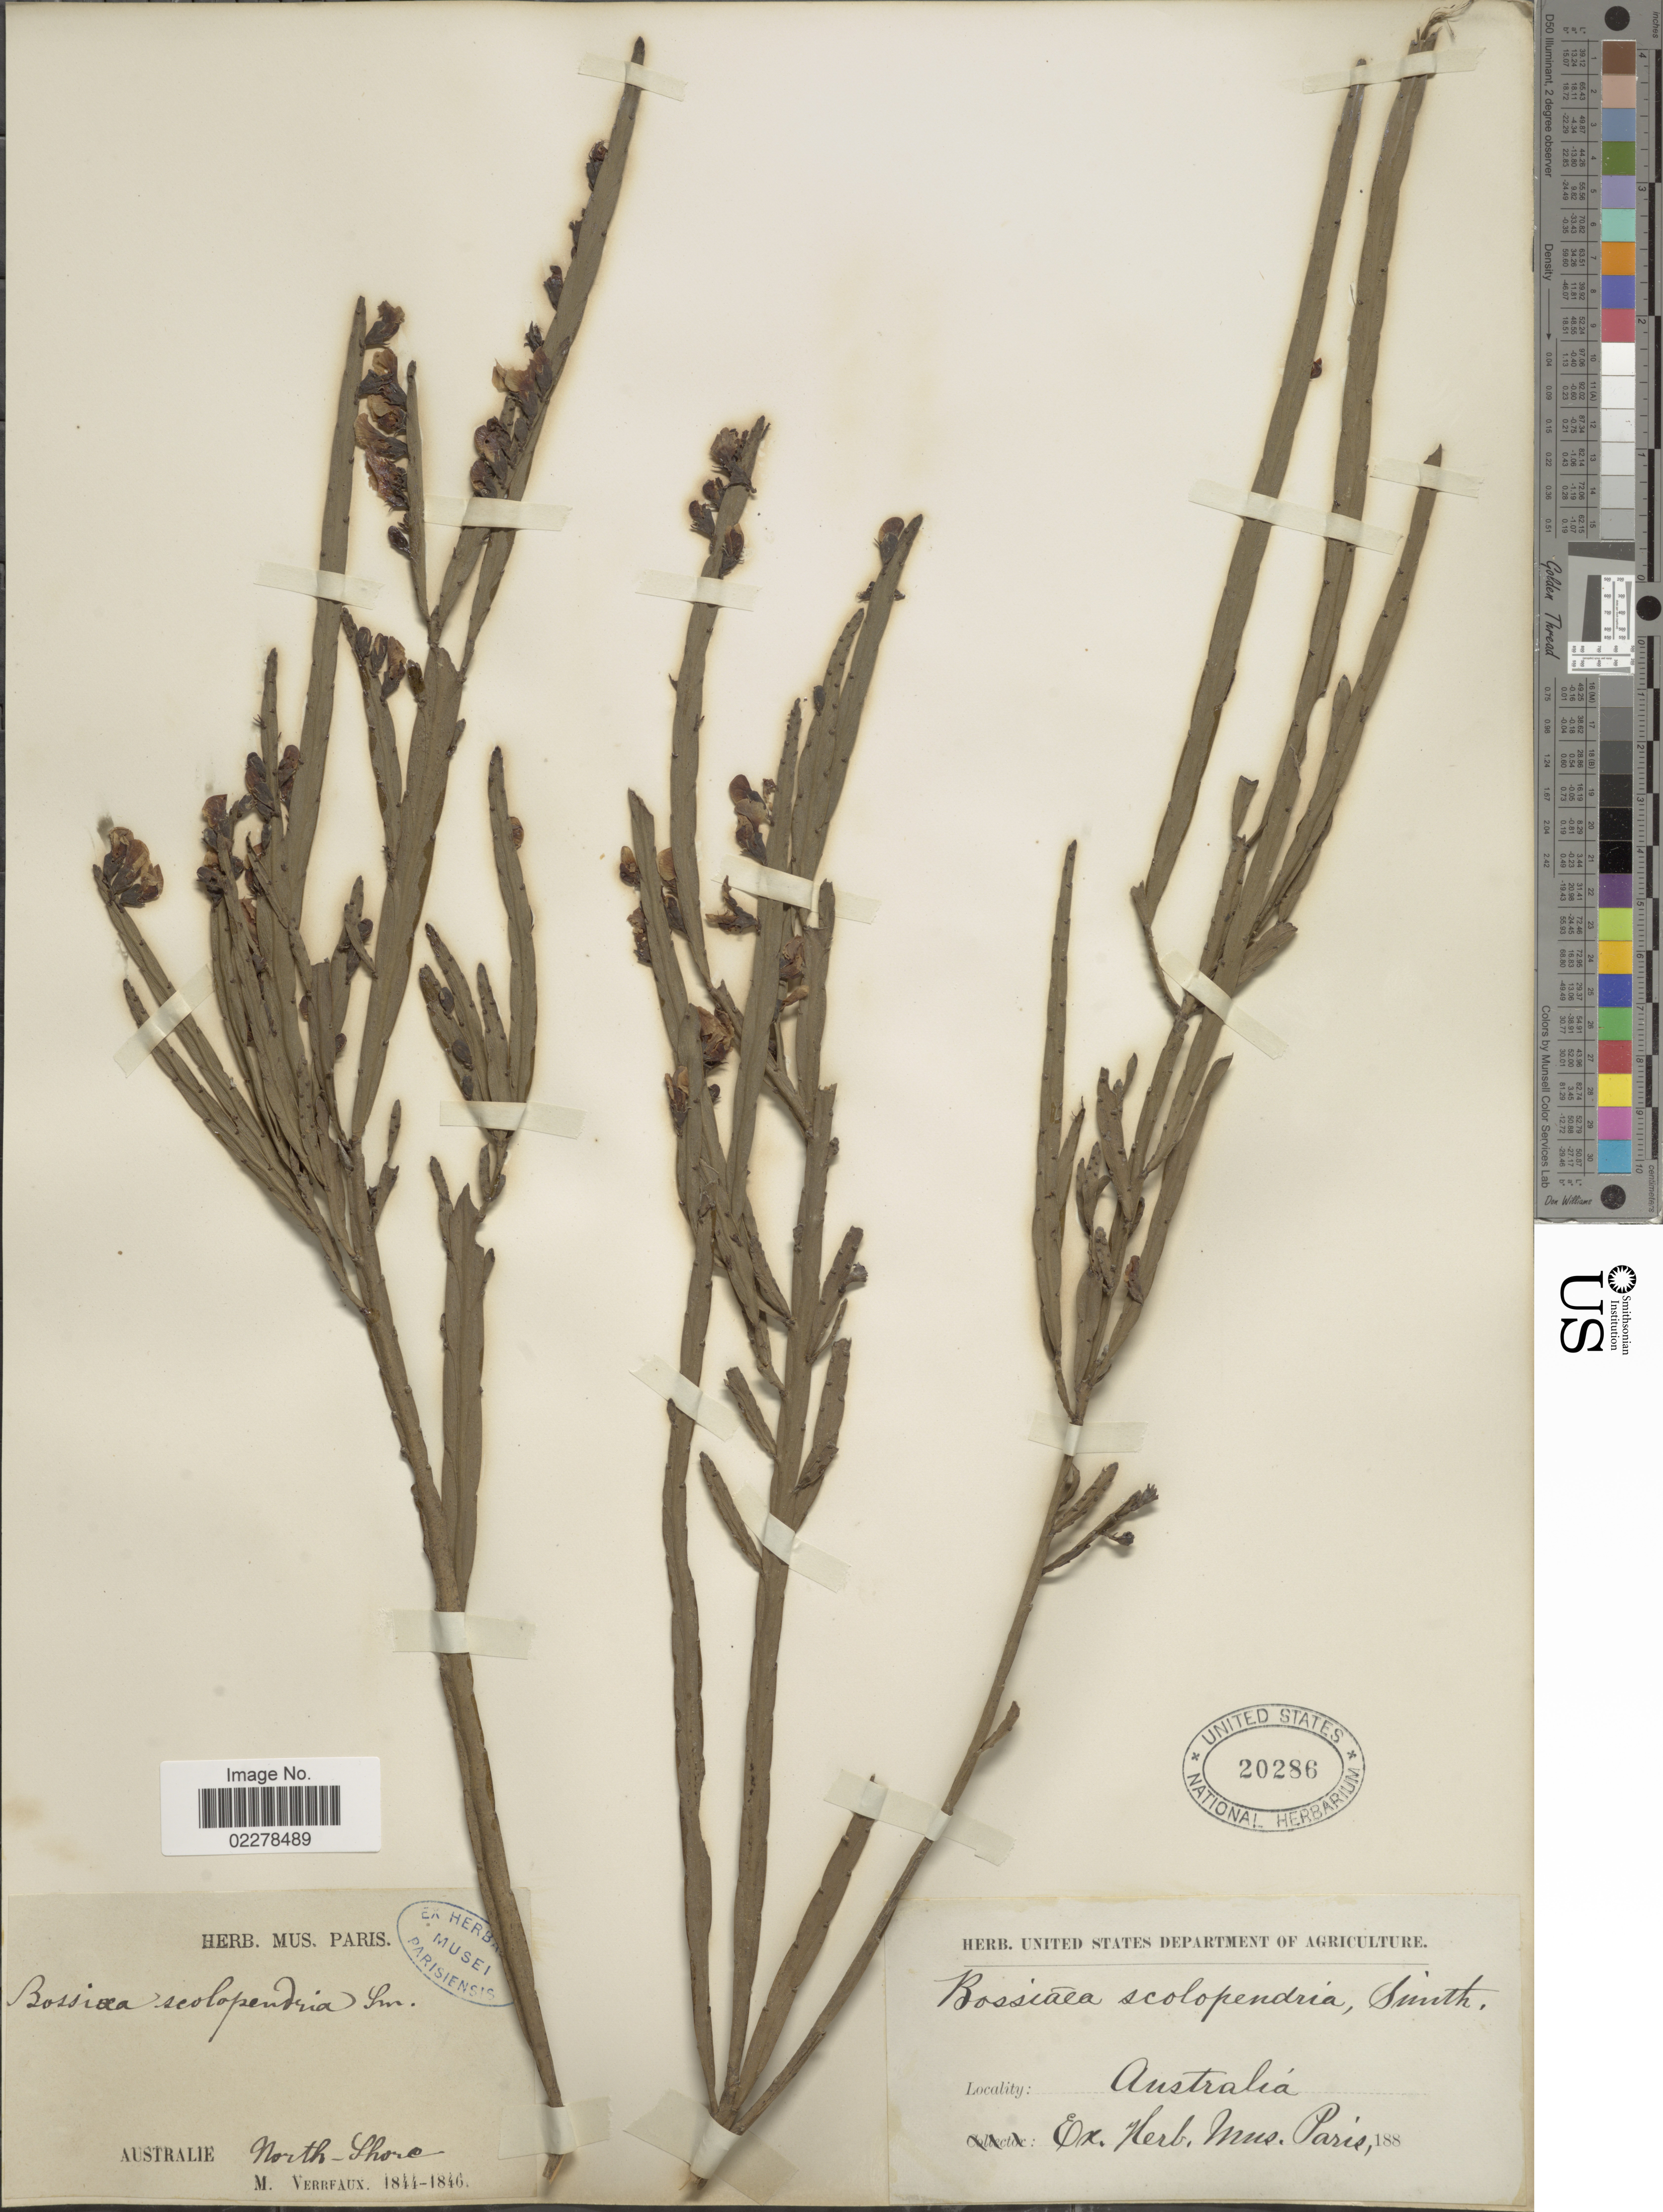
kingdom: Plantae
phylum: Tracheophyta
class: Magnoliopsida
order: Fabales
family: Fabaceae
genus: Bossiaea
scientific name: Bossiaea scolopendria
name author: Sm.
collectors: M. Verreaux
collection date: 1844/1846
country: Australia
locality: Australie. North-Thore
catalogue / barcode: US 20286